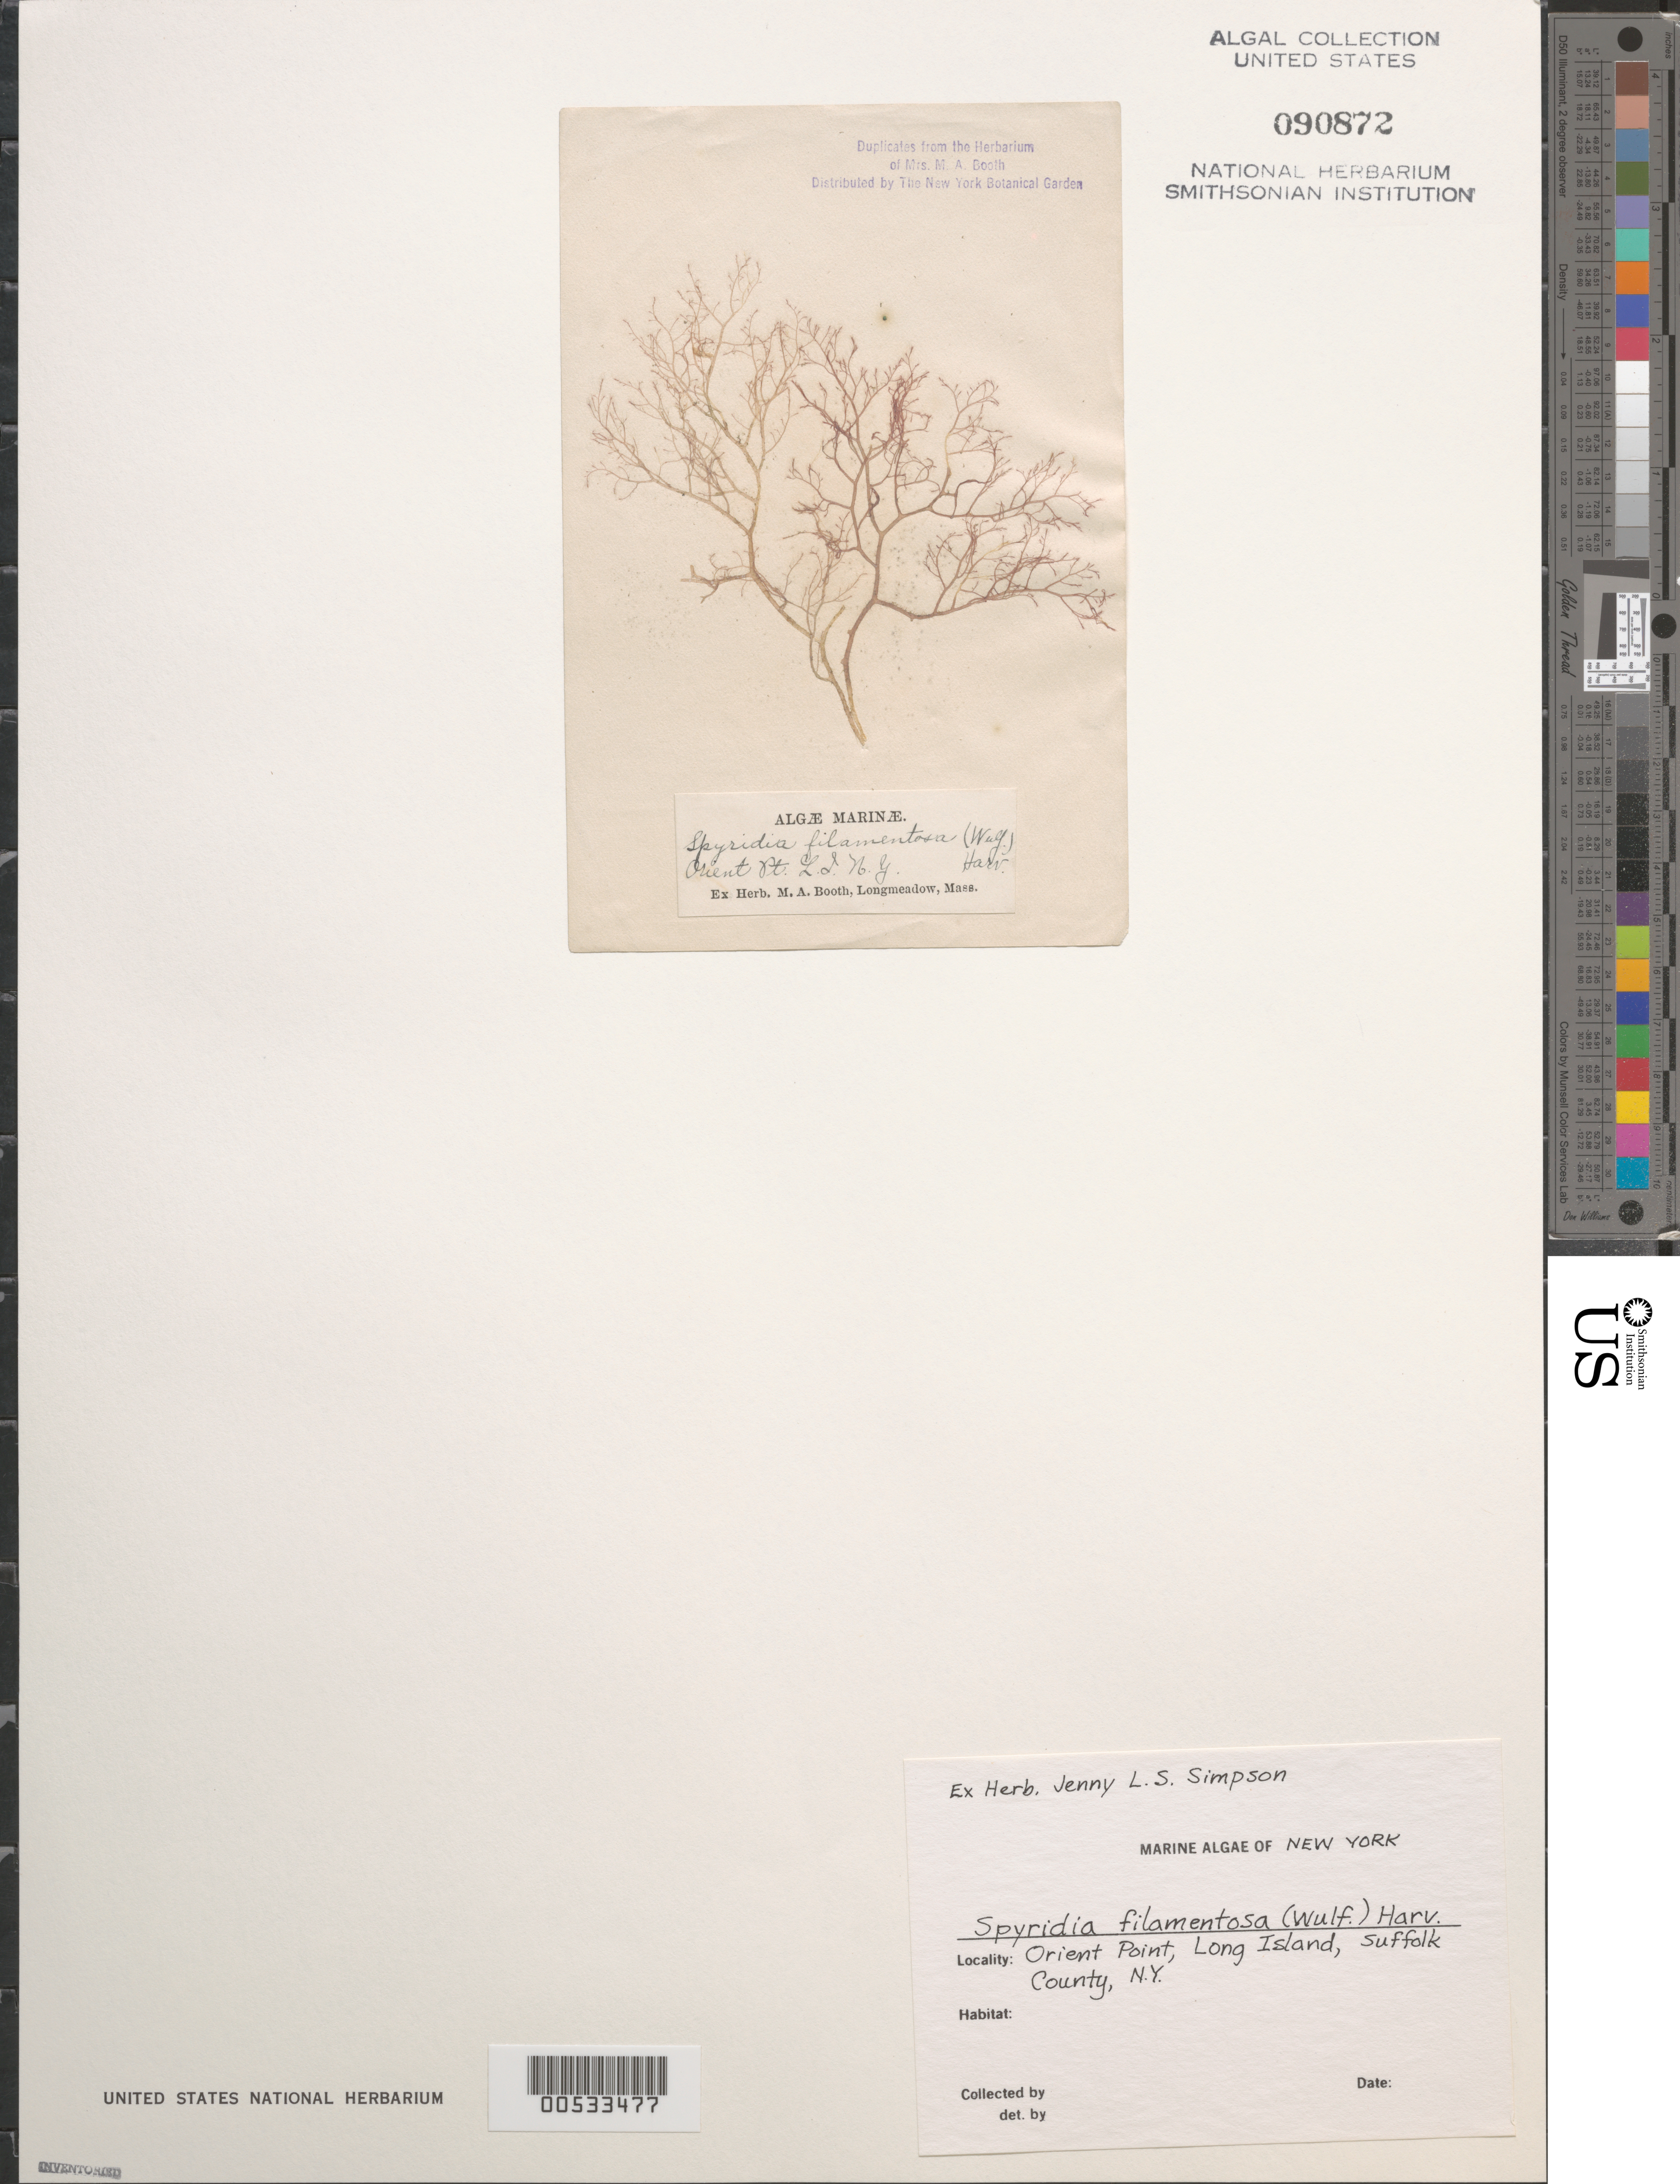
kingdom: Plantae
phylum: Rhodophyta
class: Florideophyceae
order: Ceramiales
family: Spyridiaceae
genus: Spyridia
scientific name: Spyridia filamentosa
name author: (Wulfen) Harv.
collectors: M. Booth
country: United States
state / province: New York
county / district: Suffolk County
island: Long Island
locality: Orient Point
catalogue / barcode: US 90872